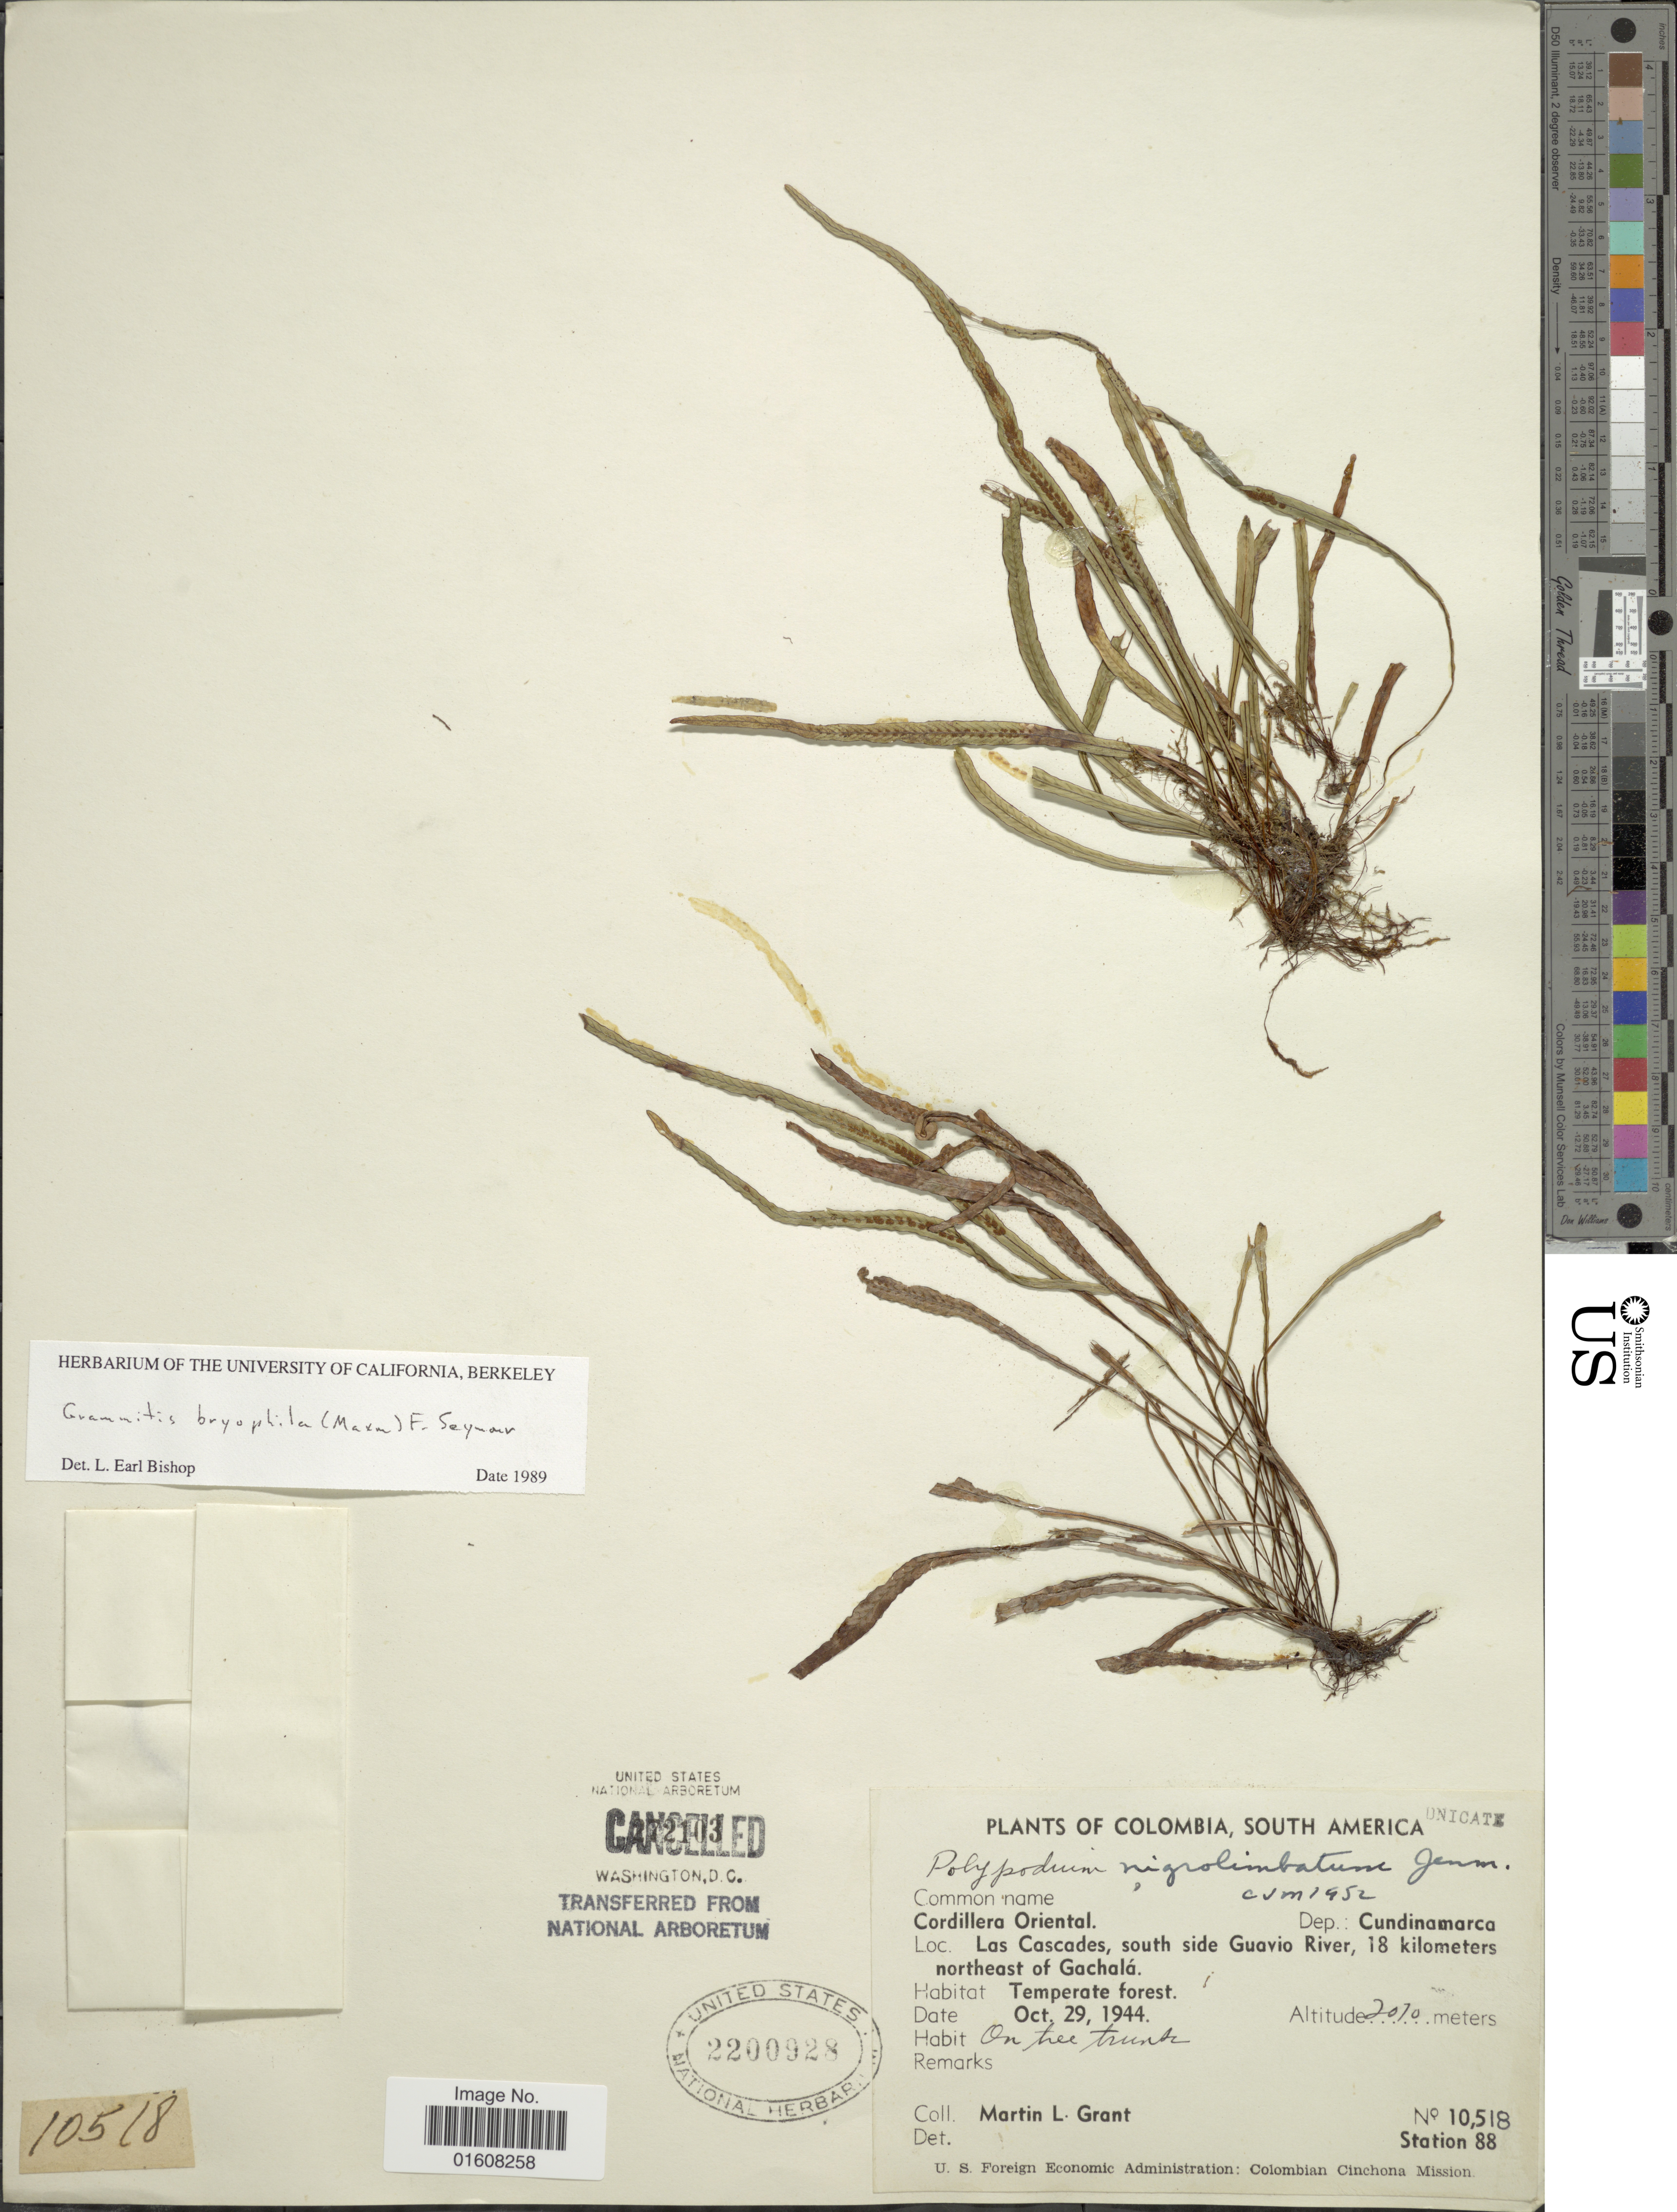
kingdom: Plantae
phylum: Tracheophyta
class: Polypodiopsida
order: Polypodiales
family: Polypodiaceae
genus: Grammitis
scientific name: Grammitis fluminensis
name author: Fée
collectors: M. L. Grant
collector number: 10518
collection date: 1944-10-29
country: Colombia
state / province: Cundinamarca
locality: Cordillera Oriental. Las Cascades, south side Guavio River, 18 kilometers northeast of Gachalá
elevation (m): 2070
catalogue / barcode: US 2200928